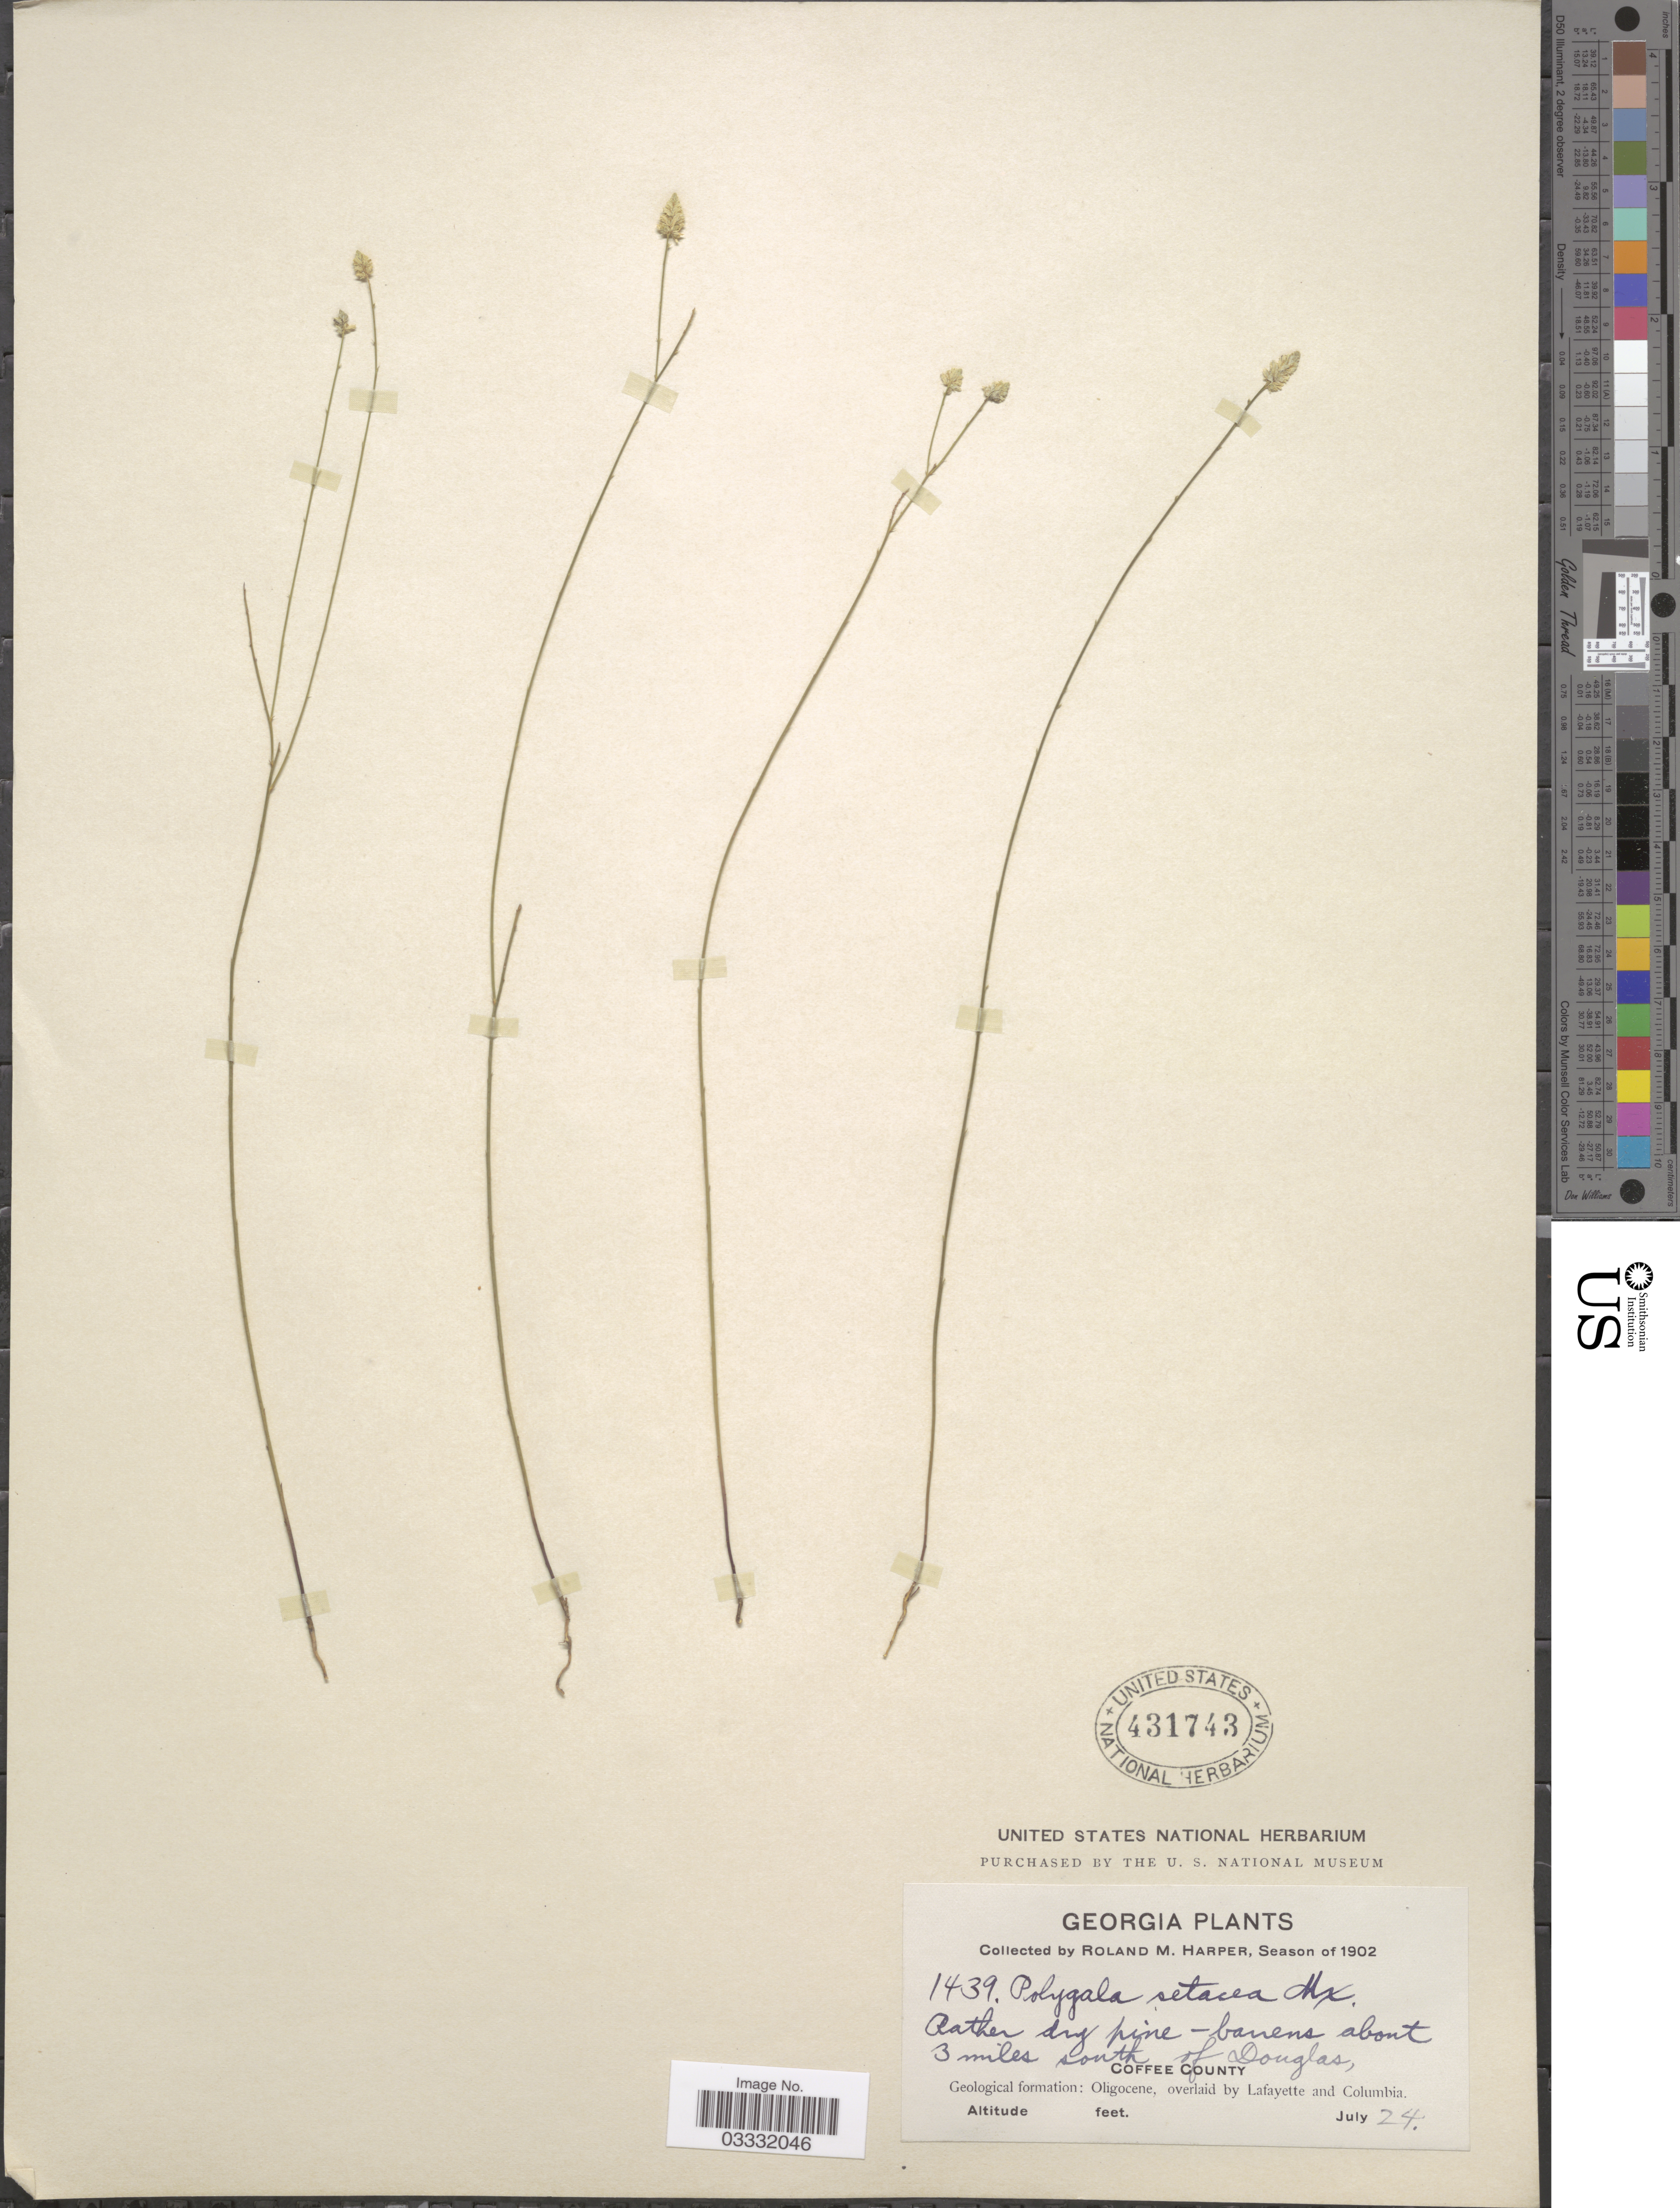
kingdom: Plantae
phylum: Tracheophyta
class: Magnoliopsida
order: Fabales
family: Polygalaceae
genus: Polygala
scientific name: Polygala setacea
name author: Michx.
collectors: R. M. Harper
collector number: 1439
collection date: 1902-07-24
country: United States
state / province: Georgia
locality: About 3 miles south of Douglas, Coffee County. Oligocene, overlaid by Lafayette and Columbia.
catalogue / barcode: US 431743